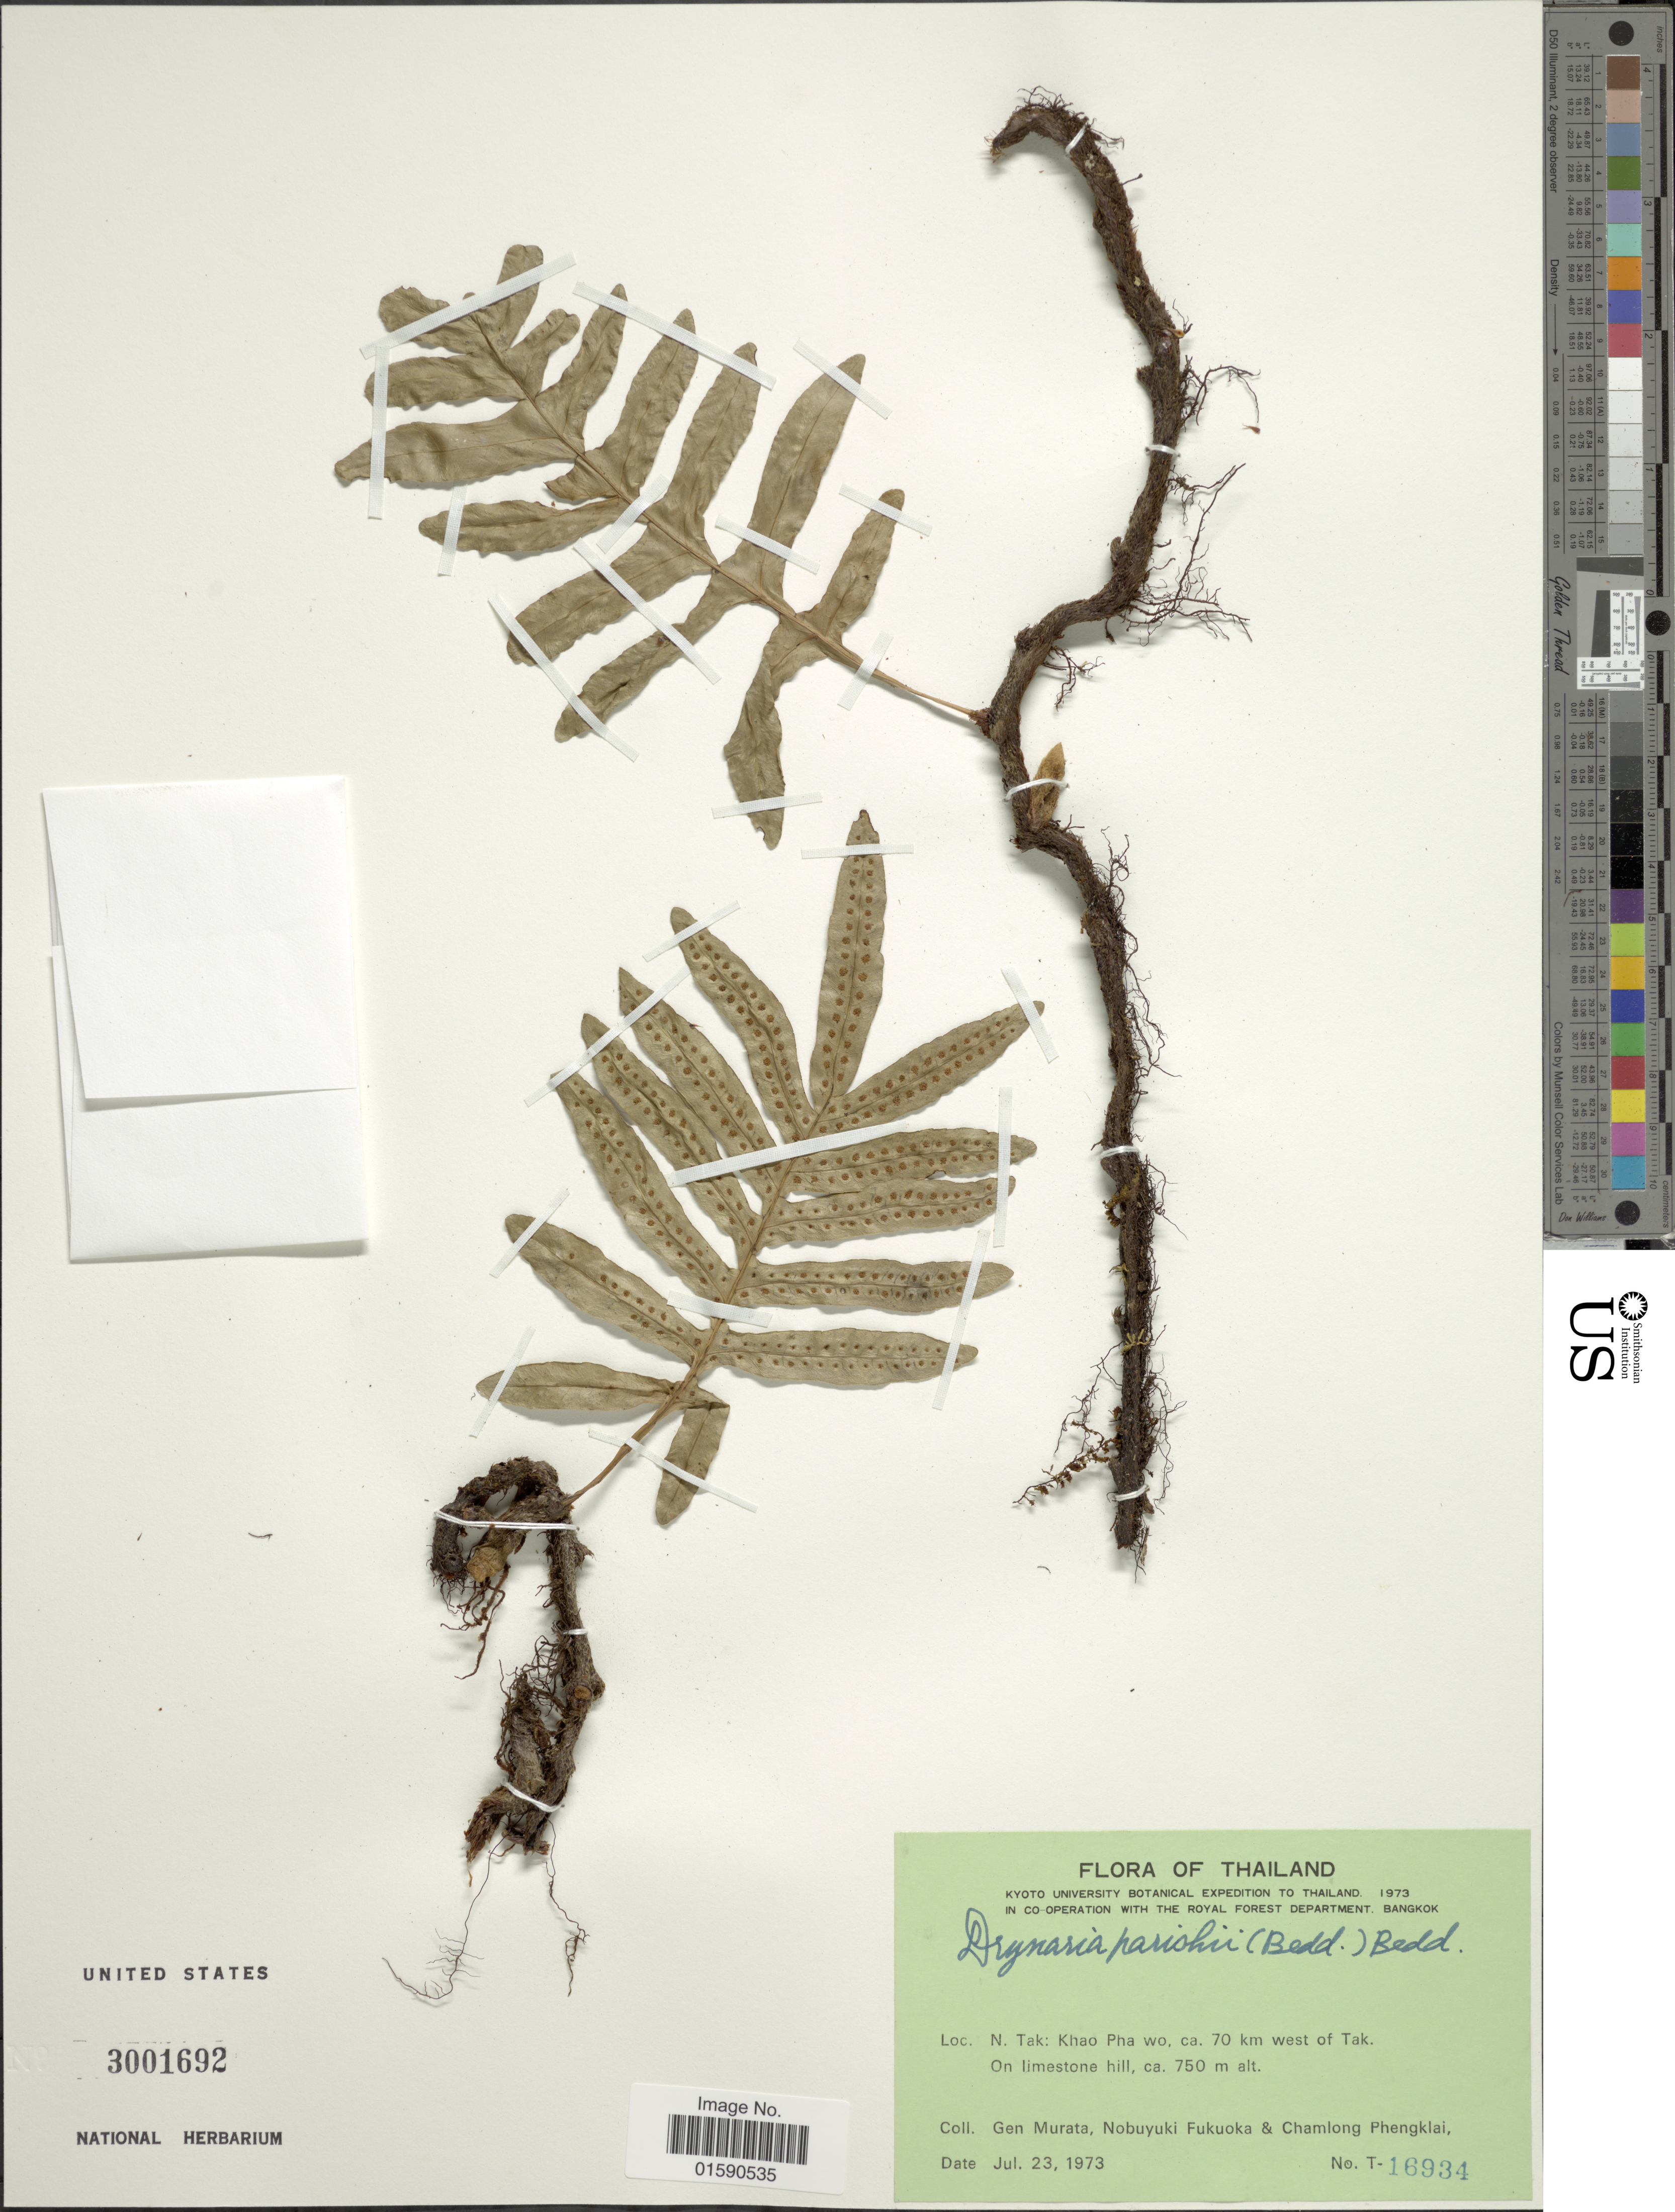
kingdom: Plantae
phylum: Tracheophyta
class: Polypodiopsida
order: Polypodiales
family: Polypodiaceae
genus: Drynaria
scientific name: Drynaria parishii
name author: (Bedd.) Bedd.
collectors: G. Murata, N. Fukuoka & C. Phengklai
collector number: T 16934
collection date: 1973-07-23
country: Thailand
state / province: Tak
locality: N. tak: Khao Pha, 70 km west of Tak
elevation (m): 750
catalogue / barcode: US 3001692